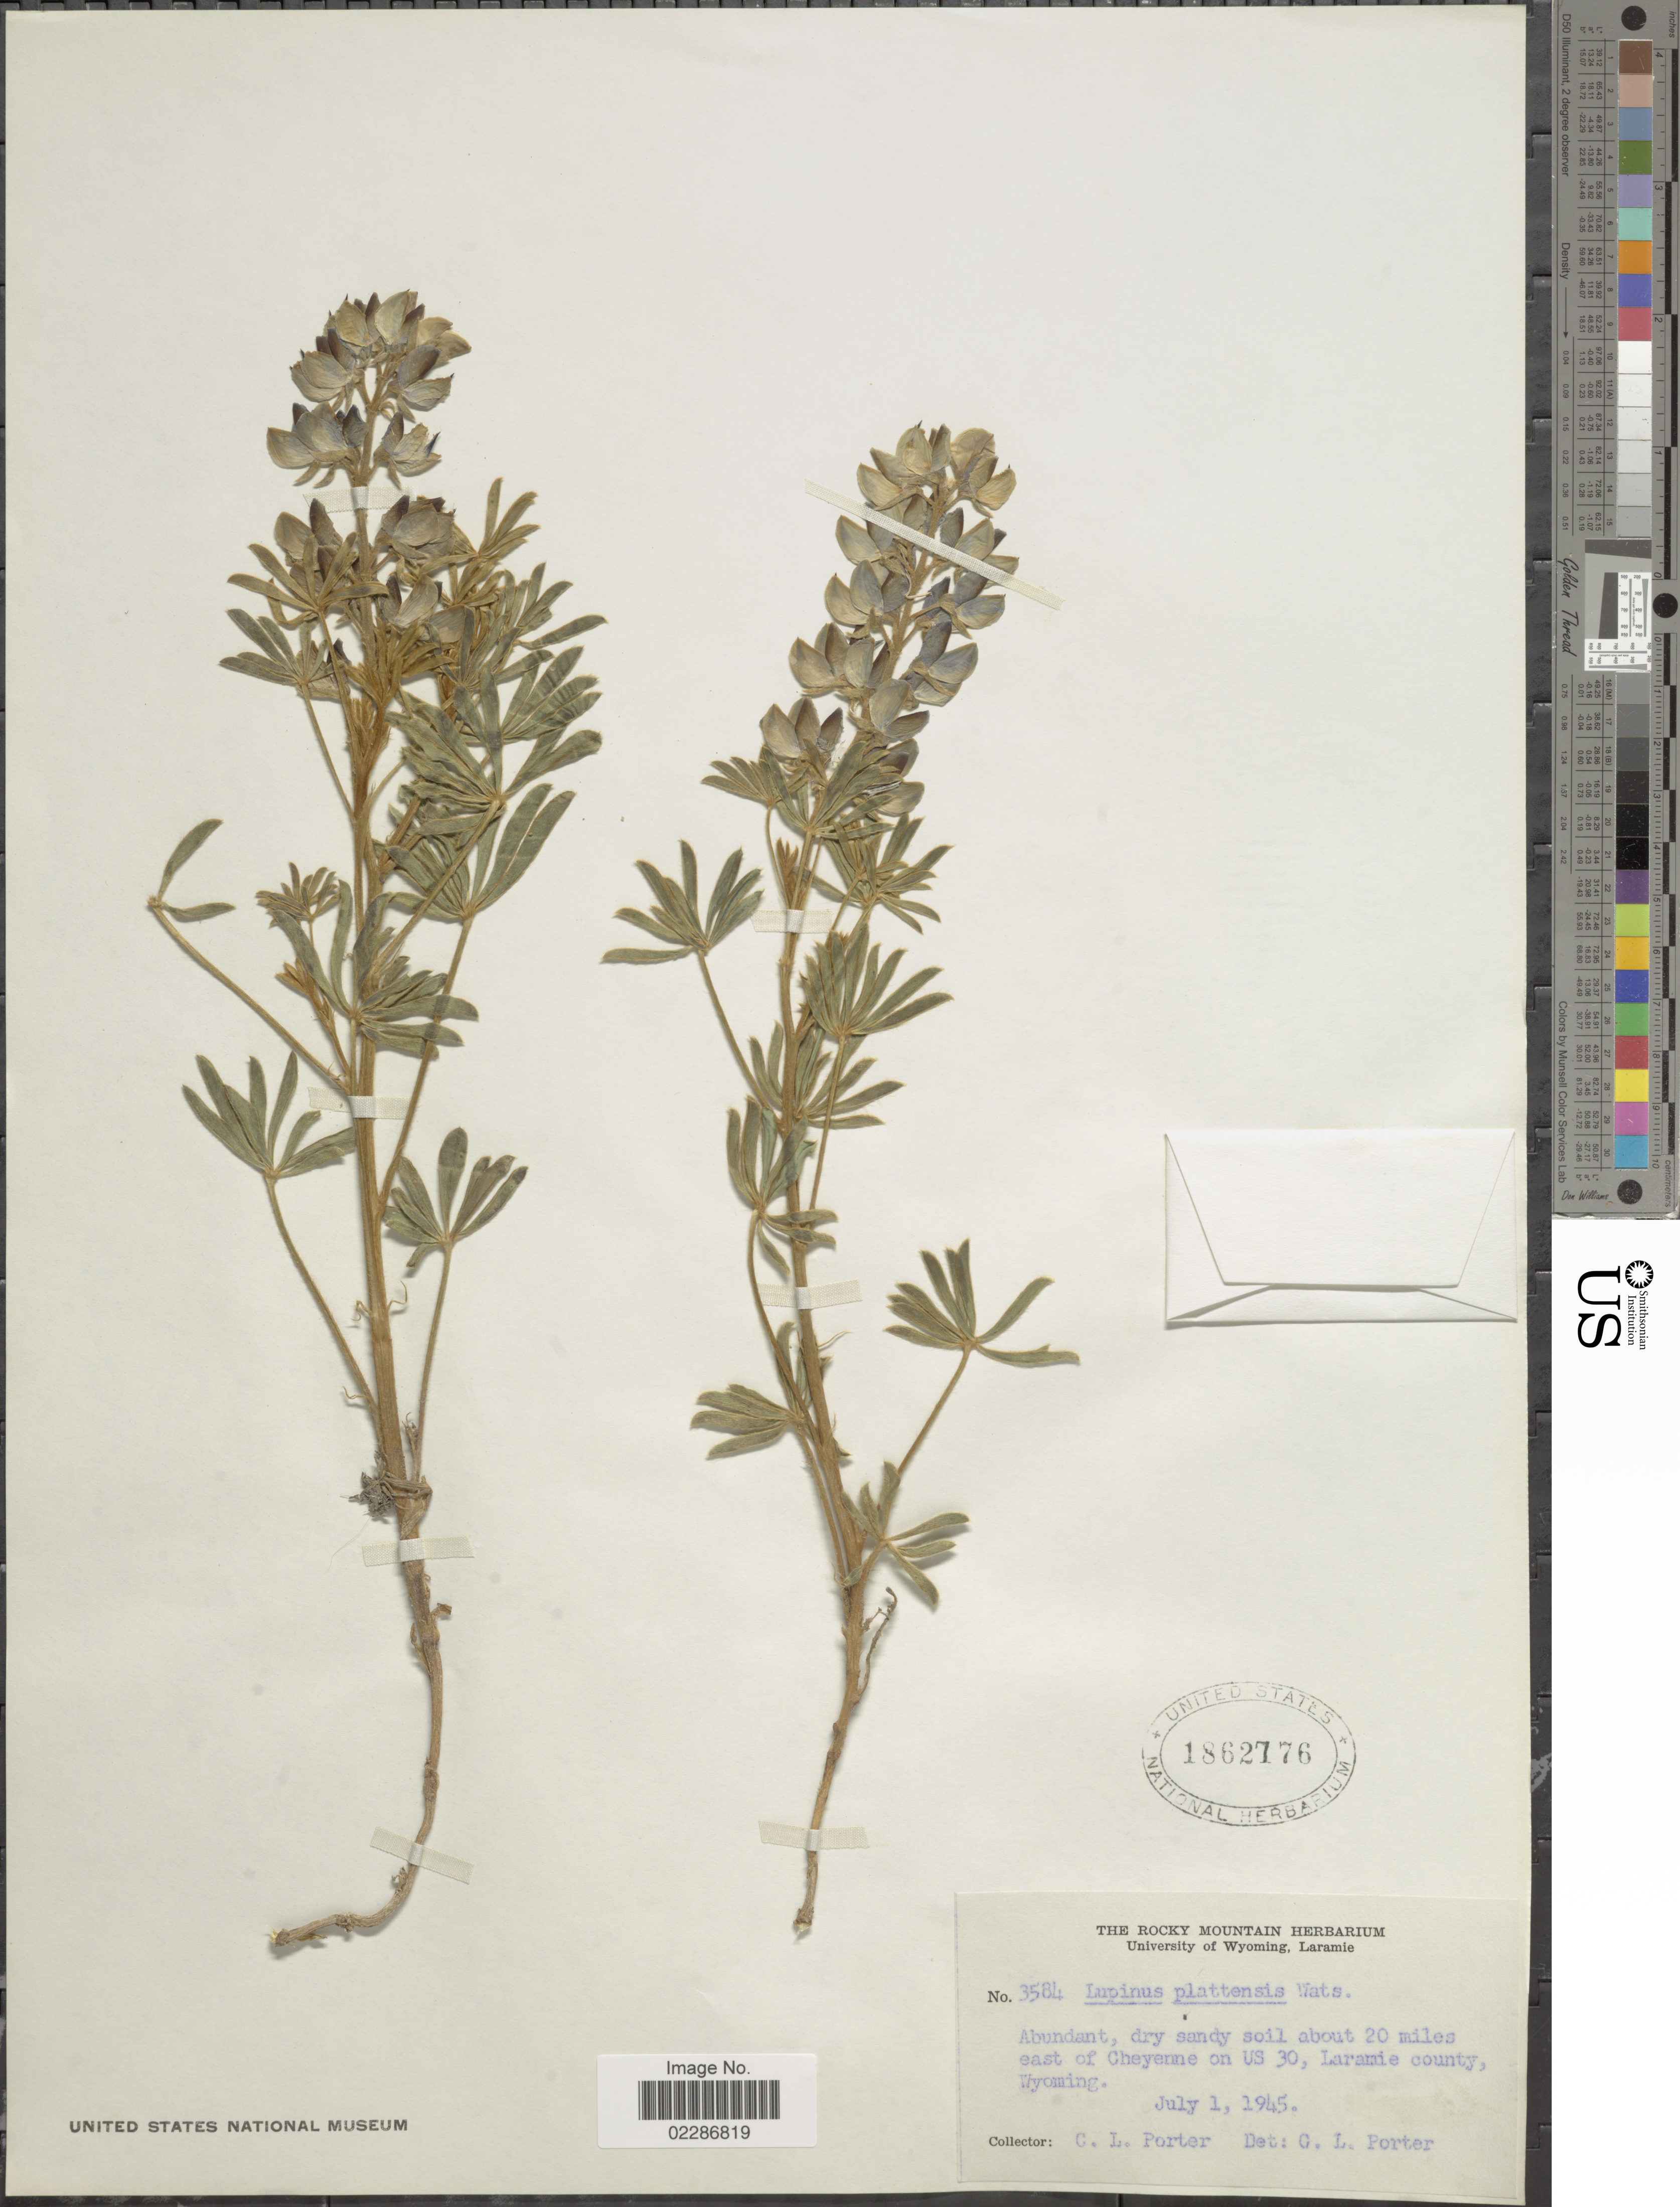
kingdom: Plantae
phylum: Tracheophyta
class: Magnoliopsida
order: Fabales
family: Fabaceae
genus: Lupinus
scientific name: Lupinus plattensis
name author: S. Watson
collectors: C. L. Porter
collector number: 3584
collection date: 1945-07-01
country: United States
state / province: Wyoming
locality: Abundant, dry sandy soil about 20 miles east of Cheyenne on US 30, Laramie County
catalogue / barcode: US 1862776